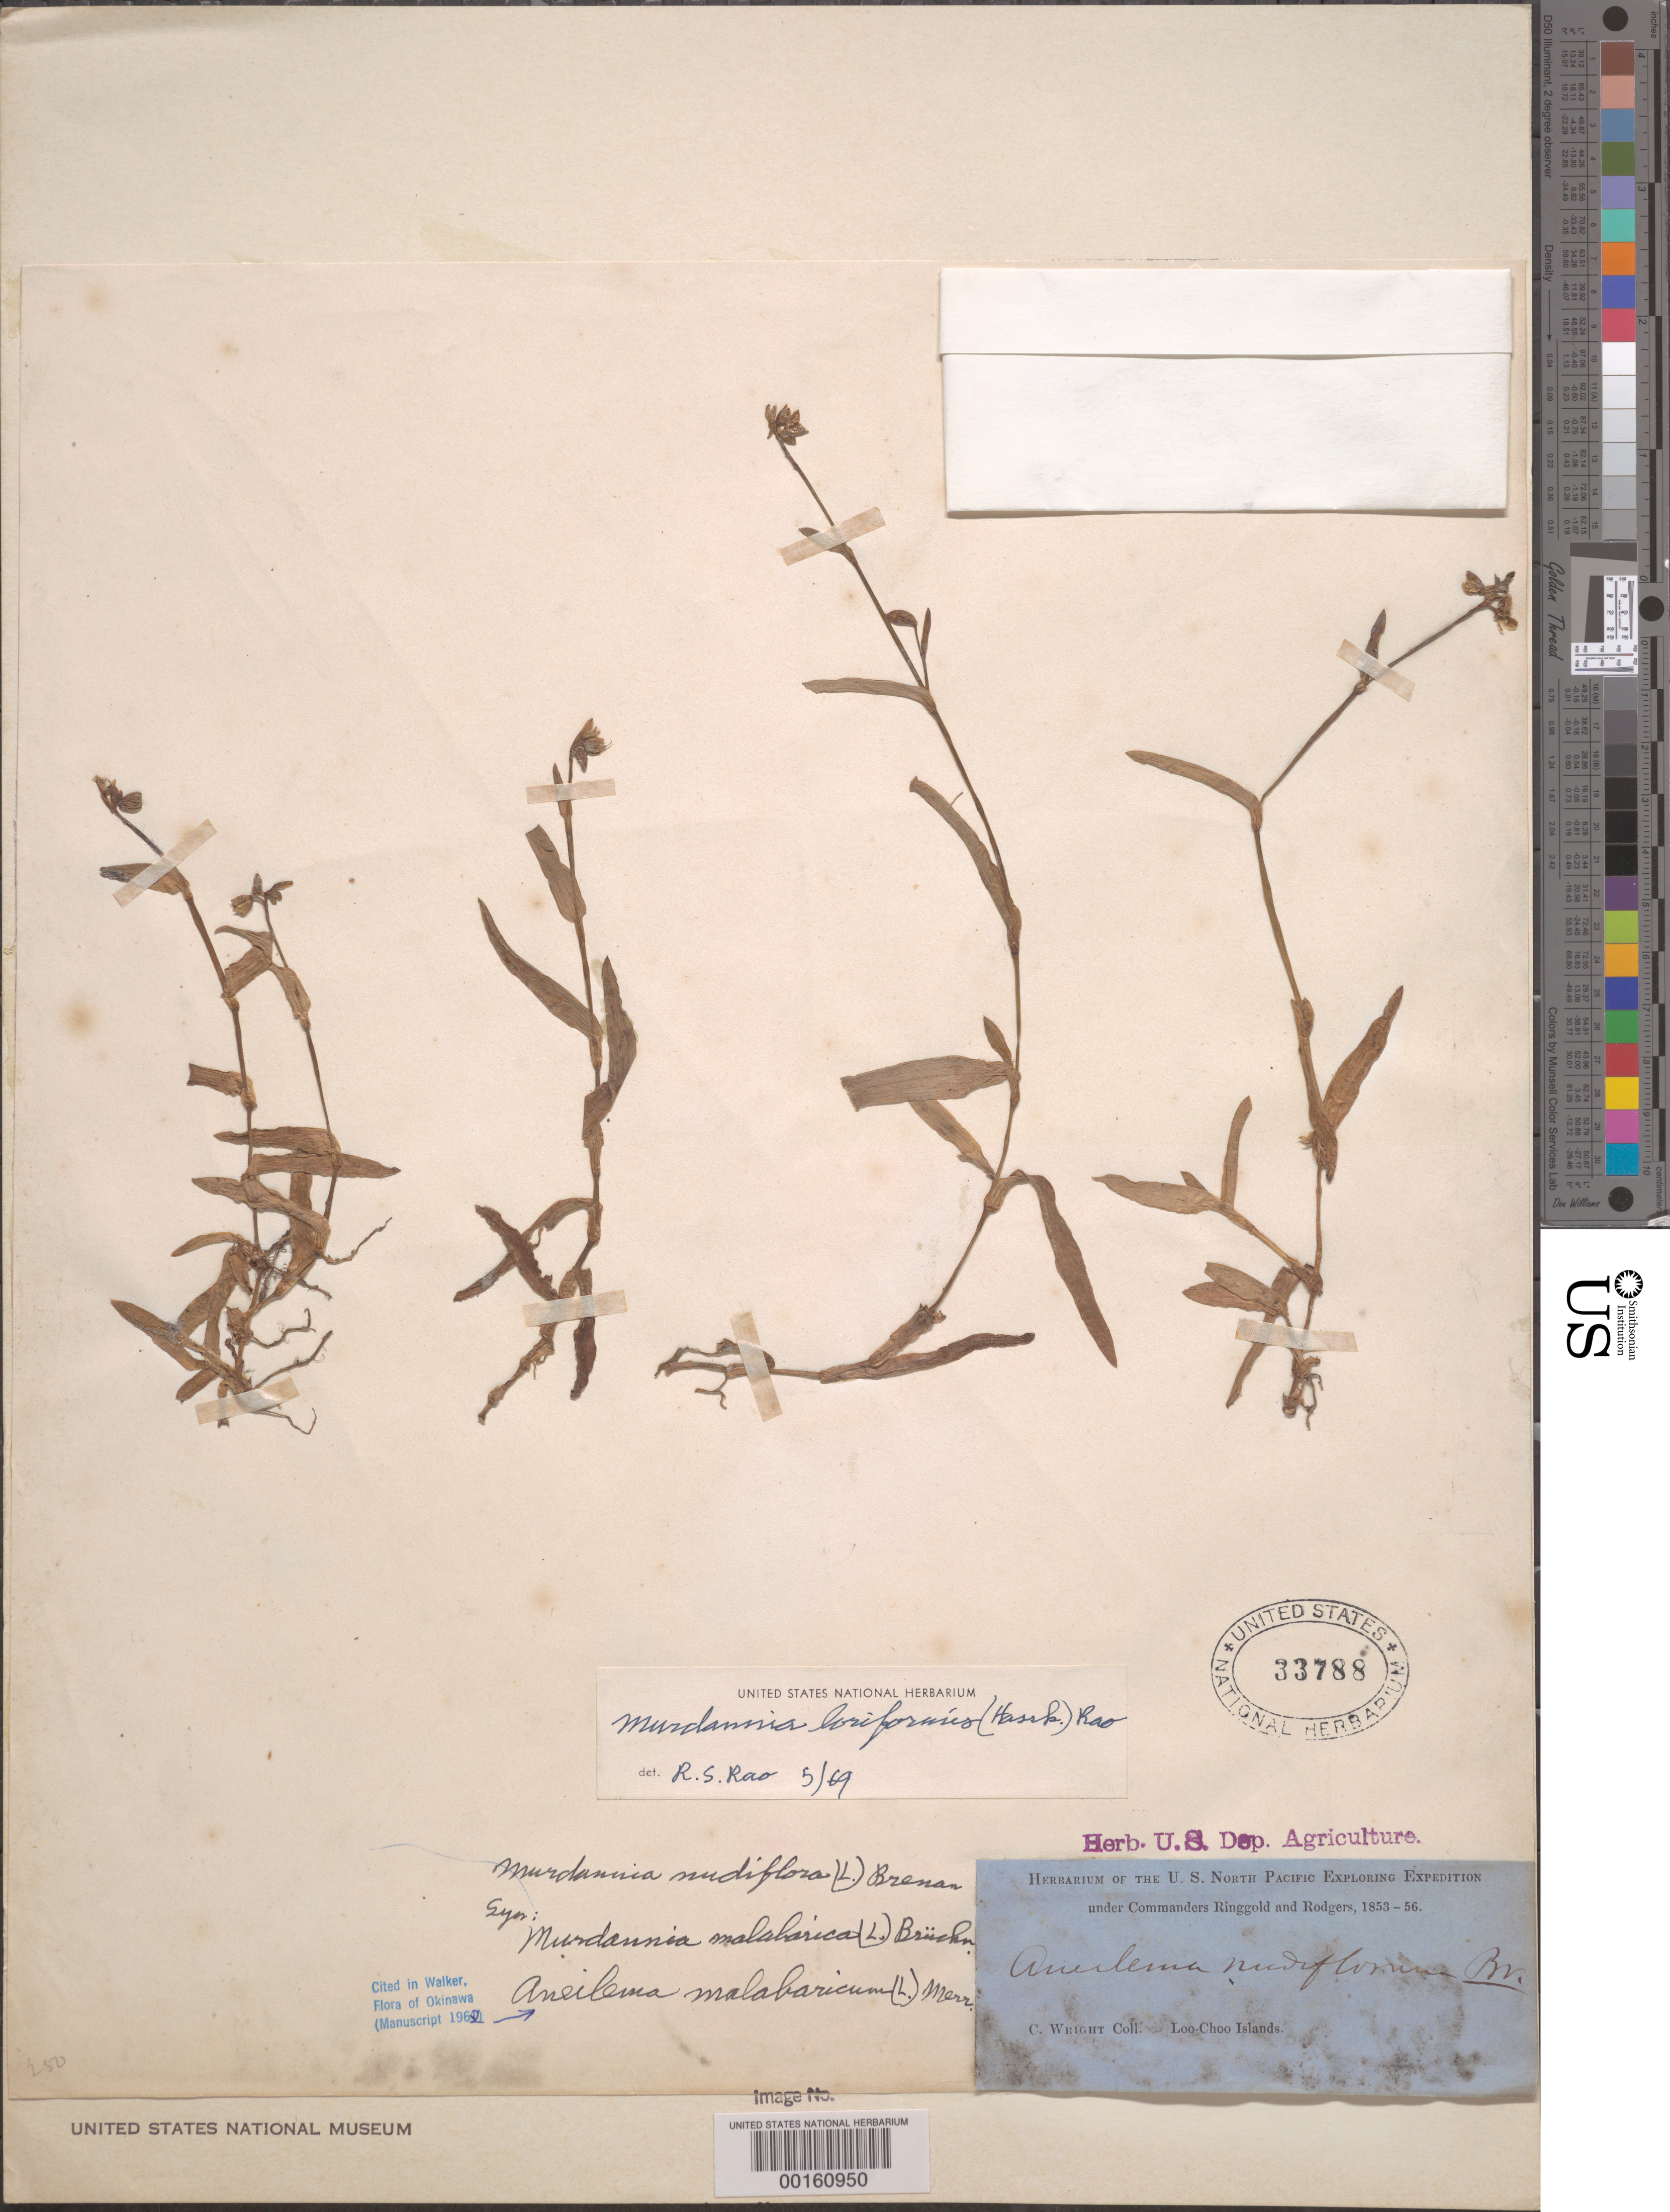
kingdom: Plantae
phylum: Tracheophyta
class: Liliopsida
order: Commelinales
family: Commelinaceae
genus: Murdannia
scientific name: Murdannia nudiflora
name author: (L.) Brenan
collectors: C. Wright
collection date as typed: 1853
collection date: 1853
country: Japan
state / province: Okinawa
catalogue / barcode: US 33788